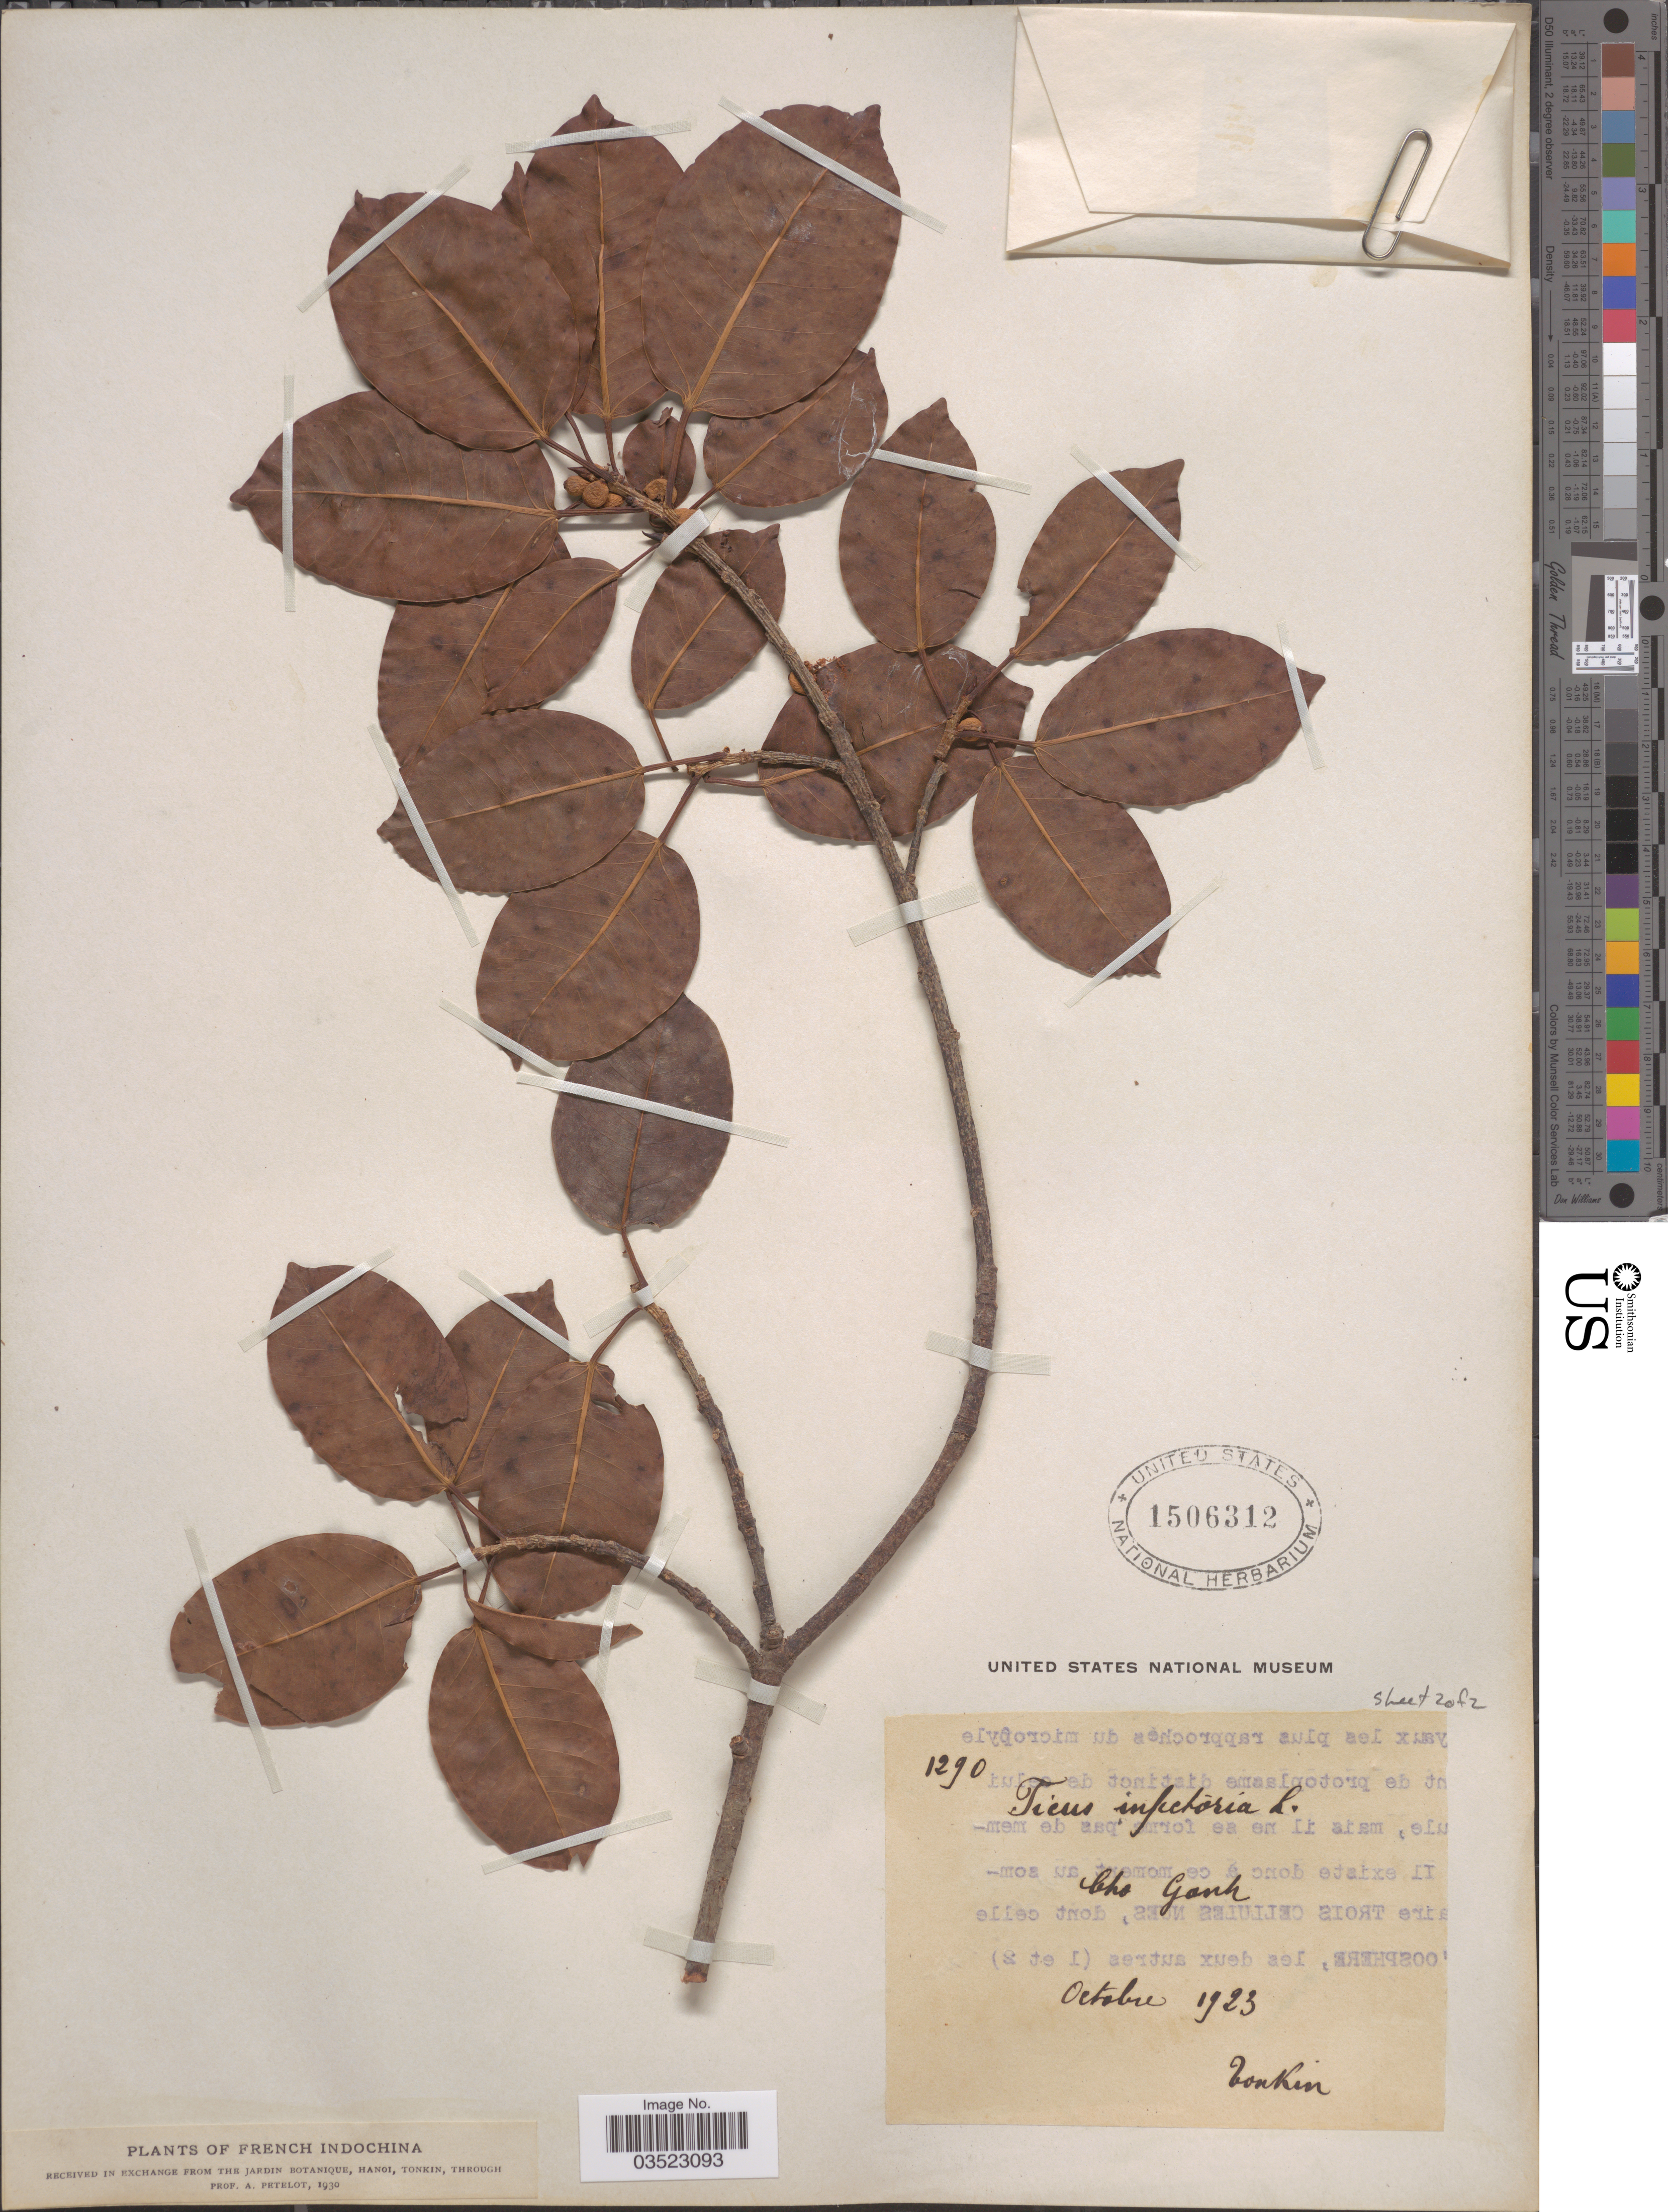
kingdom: Plantae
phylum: Tracheophyta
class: Magnoliopsida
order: Rosales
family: Moraceae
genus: Ficus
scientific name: Ficus virens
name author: Aiton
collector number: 1290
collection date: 1923-10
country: Vietnam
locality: Cho Ganh. Tonkin. French Indochina.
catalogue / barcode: US 1506312